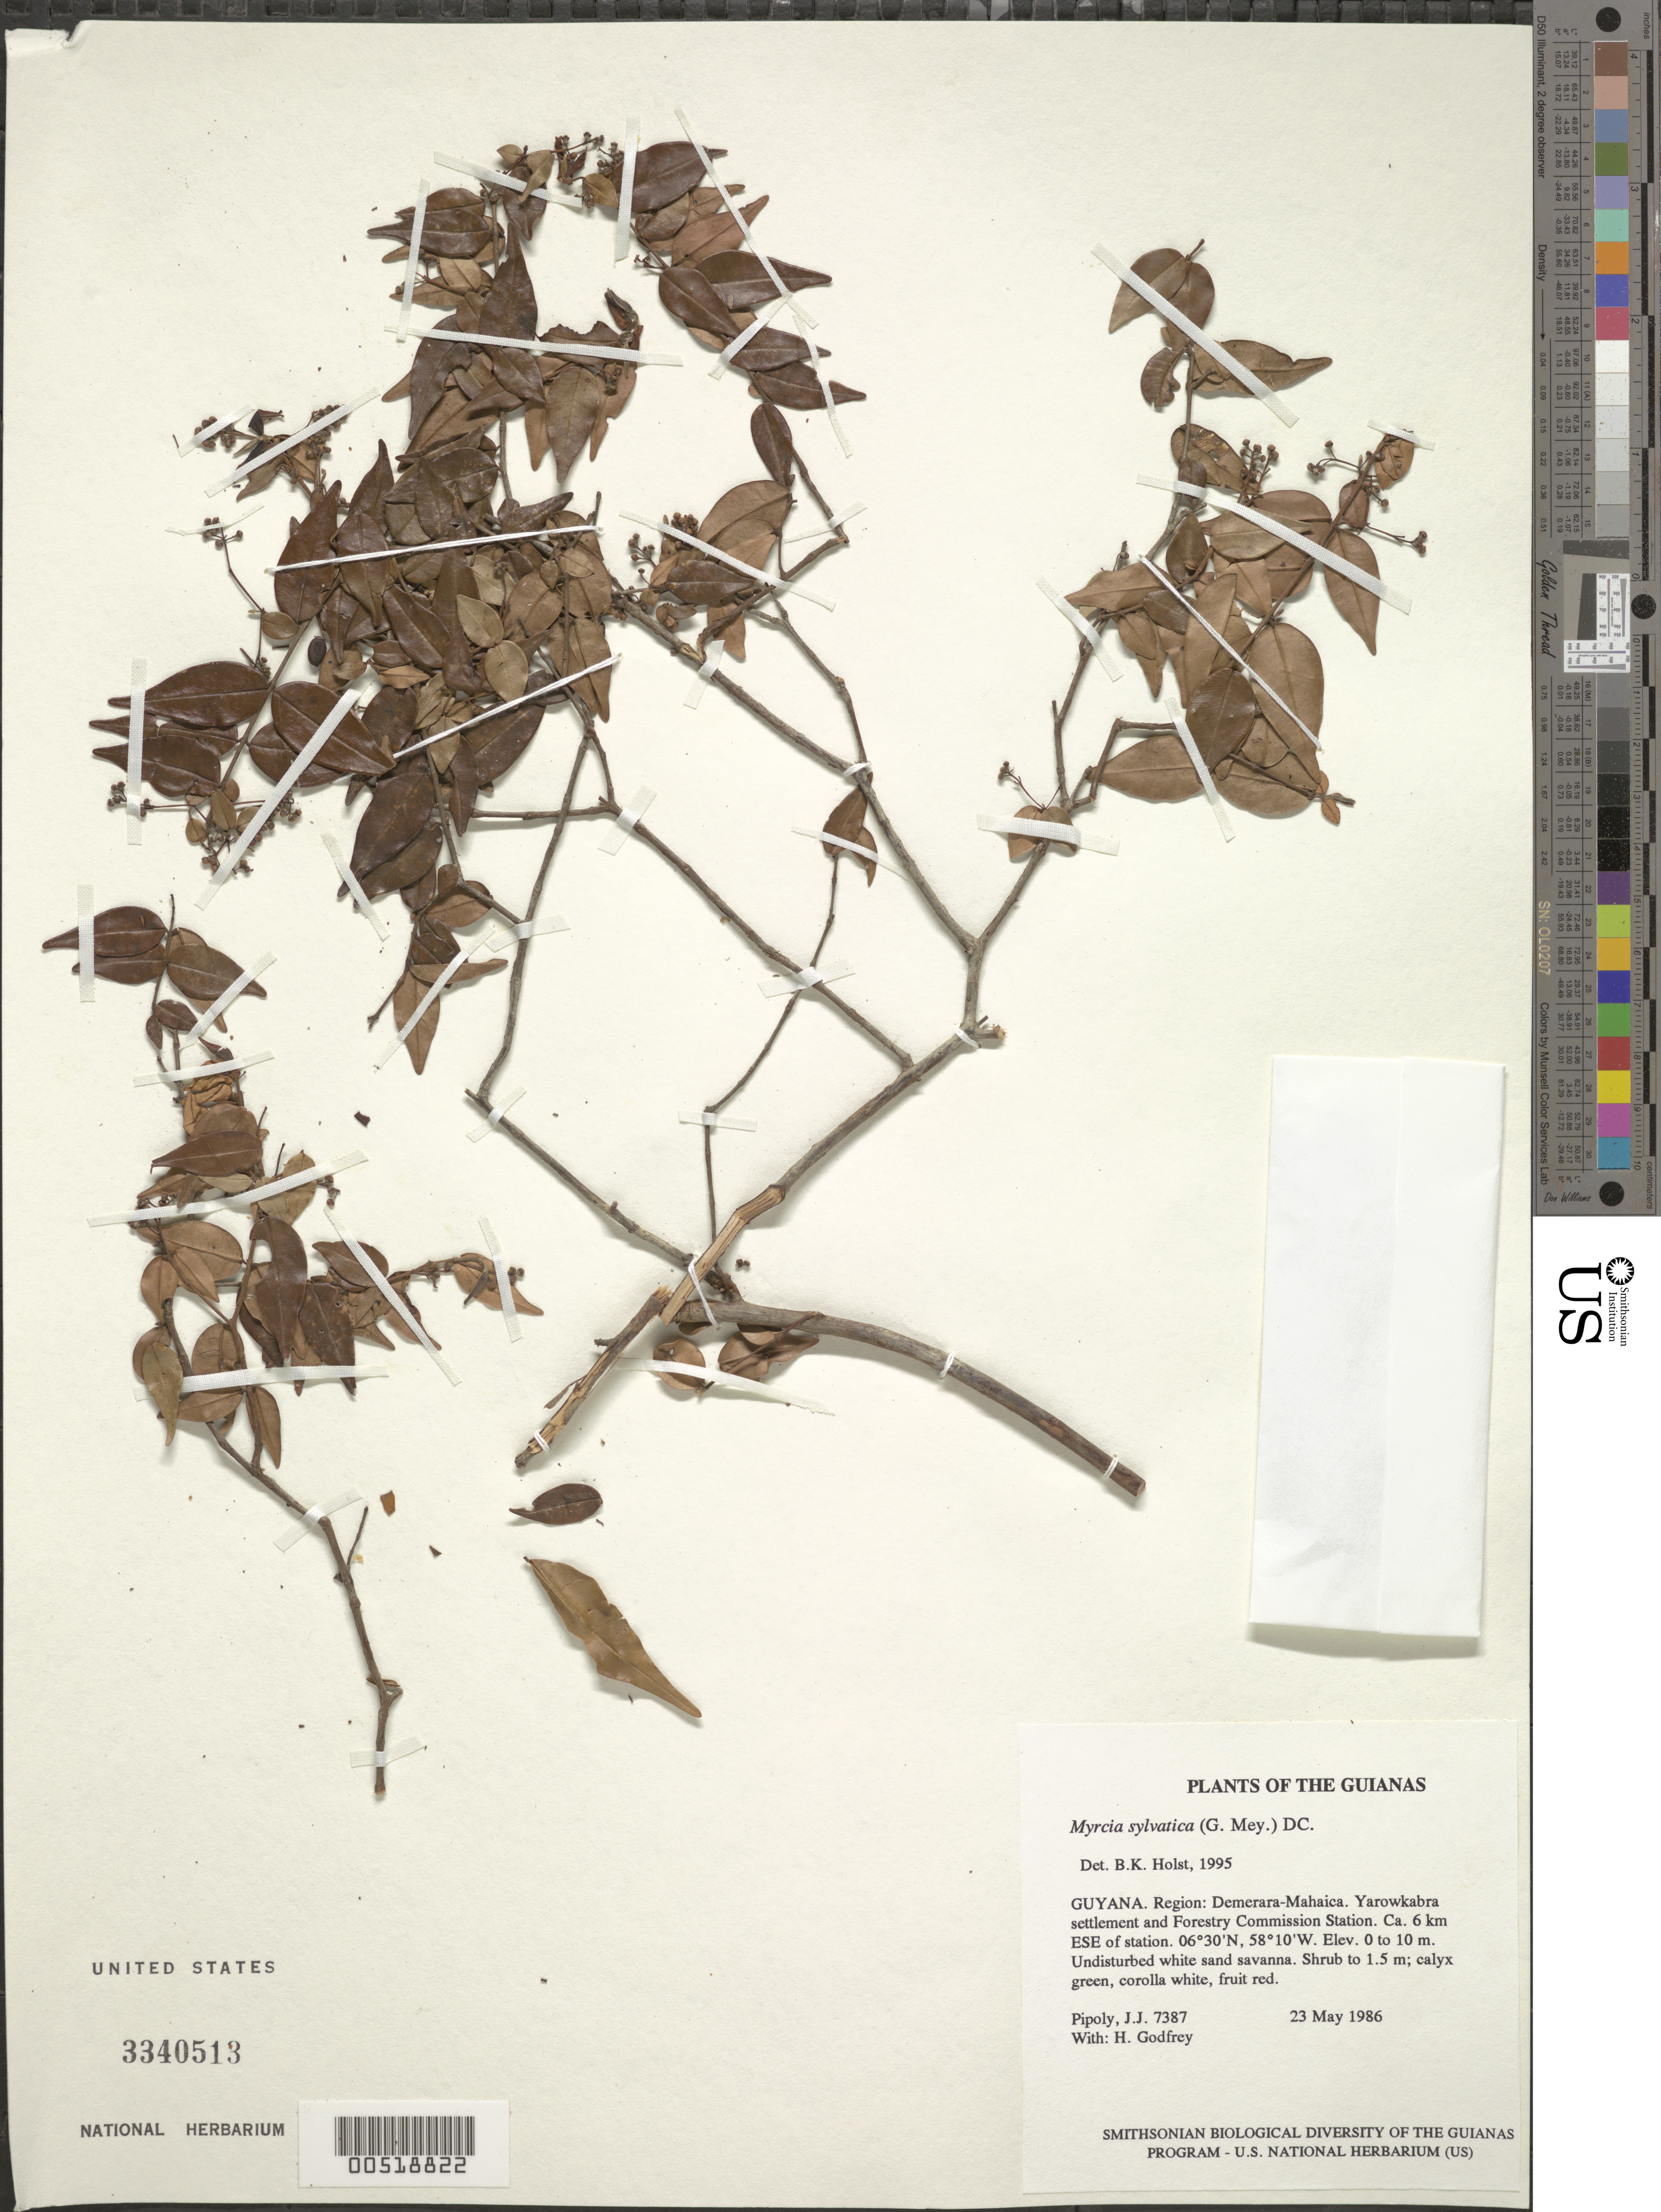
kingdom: Plantae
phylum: Tracheophyta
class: Magnoliopsida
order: Myrtales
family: Myrtaceae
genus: Myrcia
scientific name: Myrcia sylvatica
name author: (G. Mey.) DC.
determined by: Holst, Bruce K.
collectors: J. J. Pipoly & H. Godfrey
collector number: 7387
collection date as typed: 23 May 1986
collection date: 1986-05-23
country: Guyana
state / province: Demerara-Mahaica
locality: Yarowkabra settlement and Forestry Commission Station ca. 6 km ESE of station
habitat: Undisturbed white sand savanna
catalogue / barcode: US 3340513